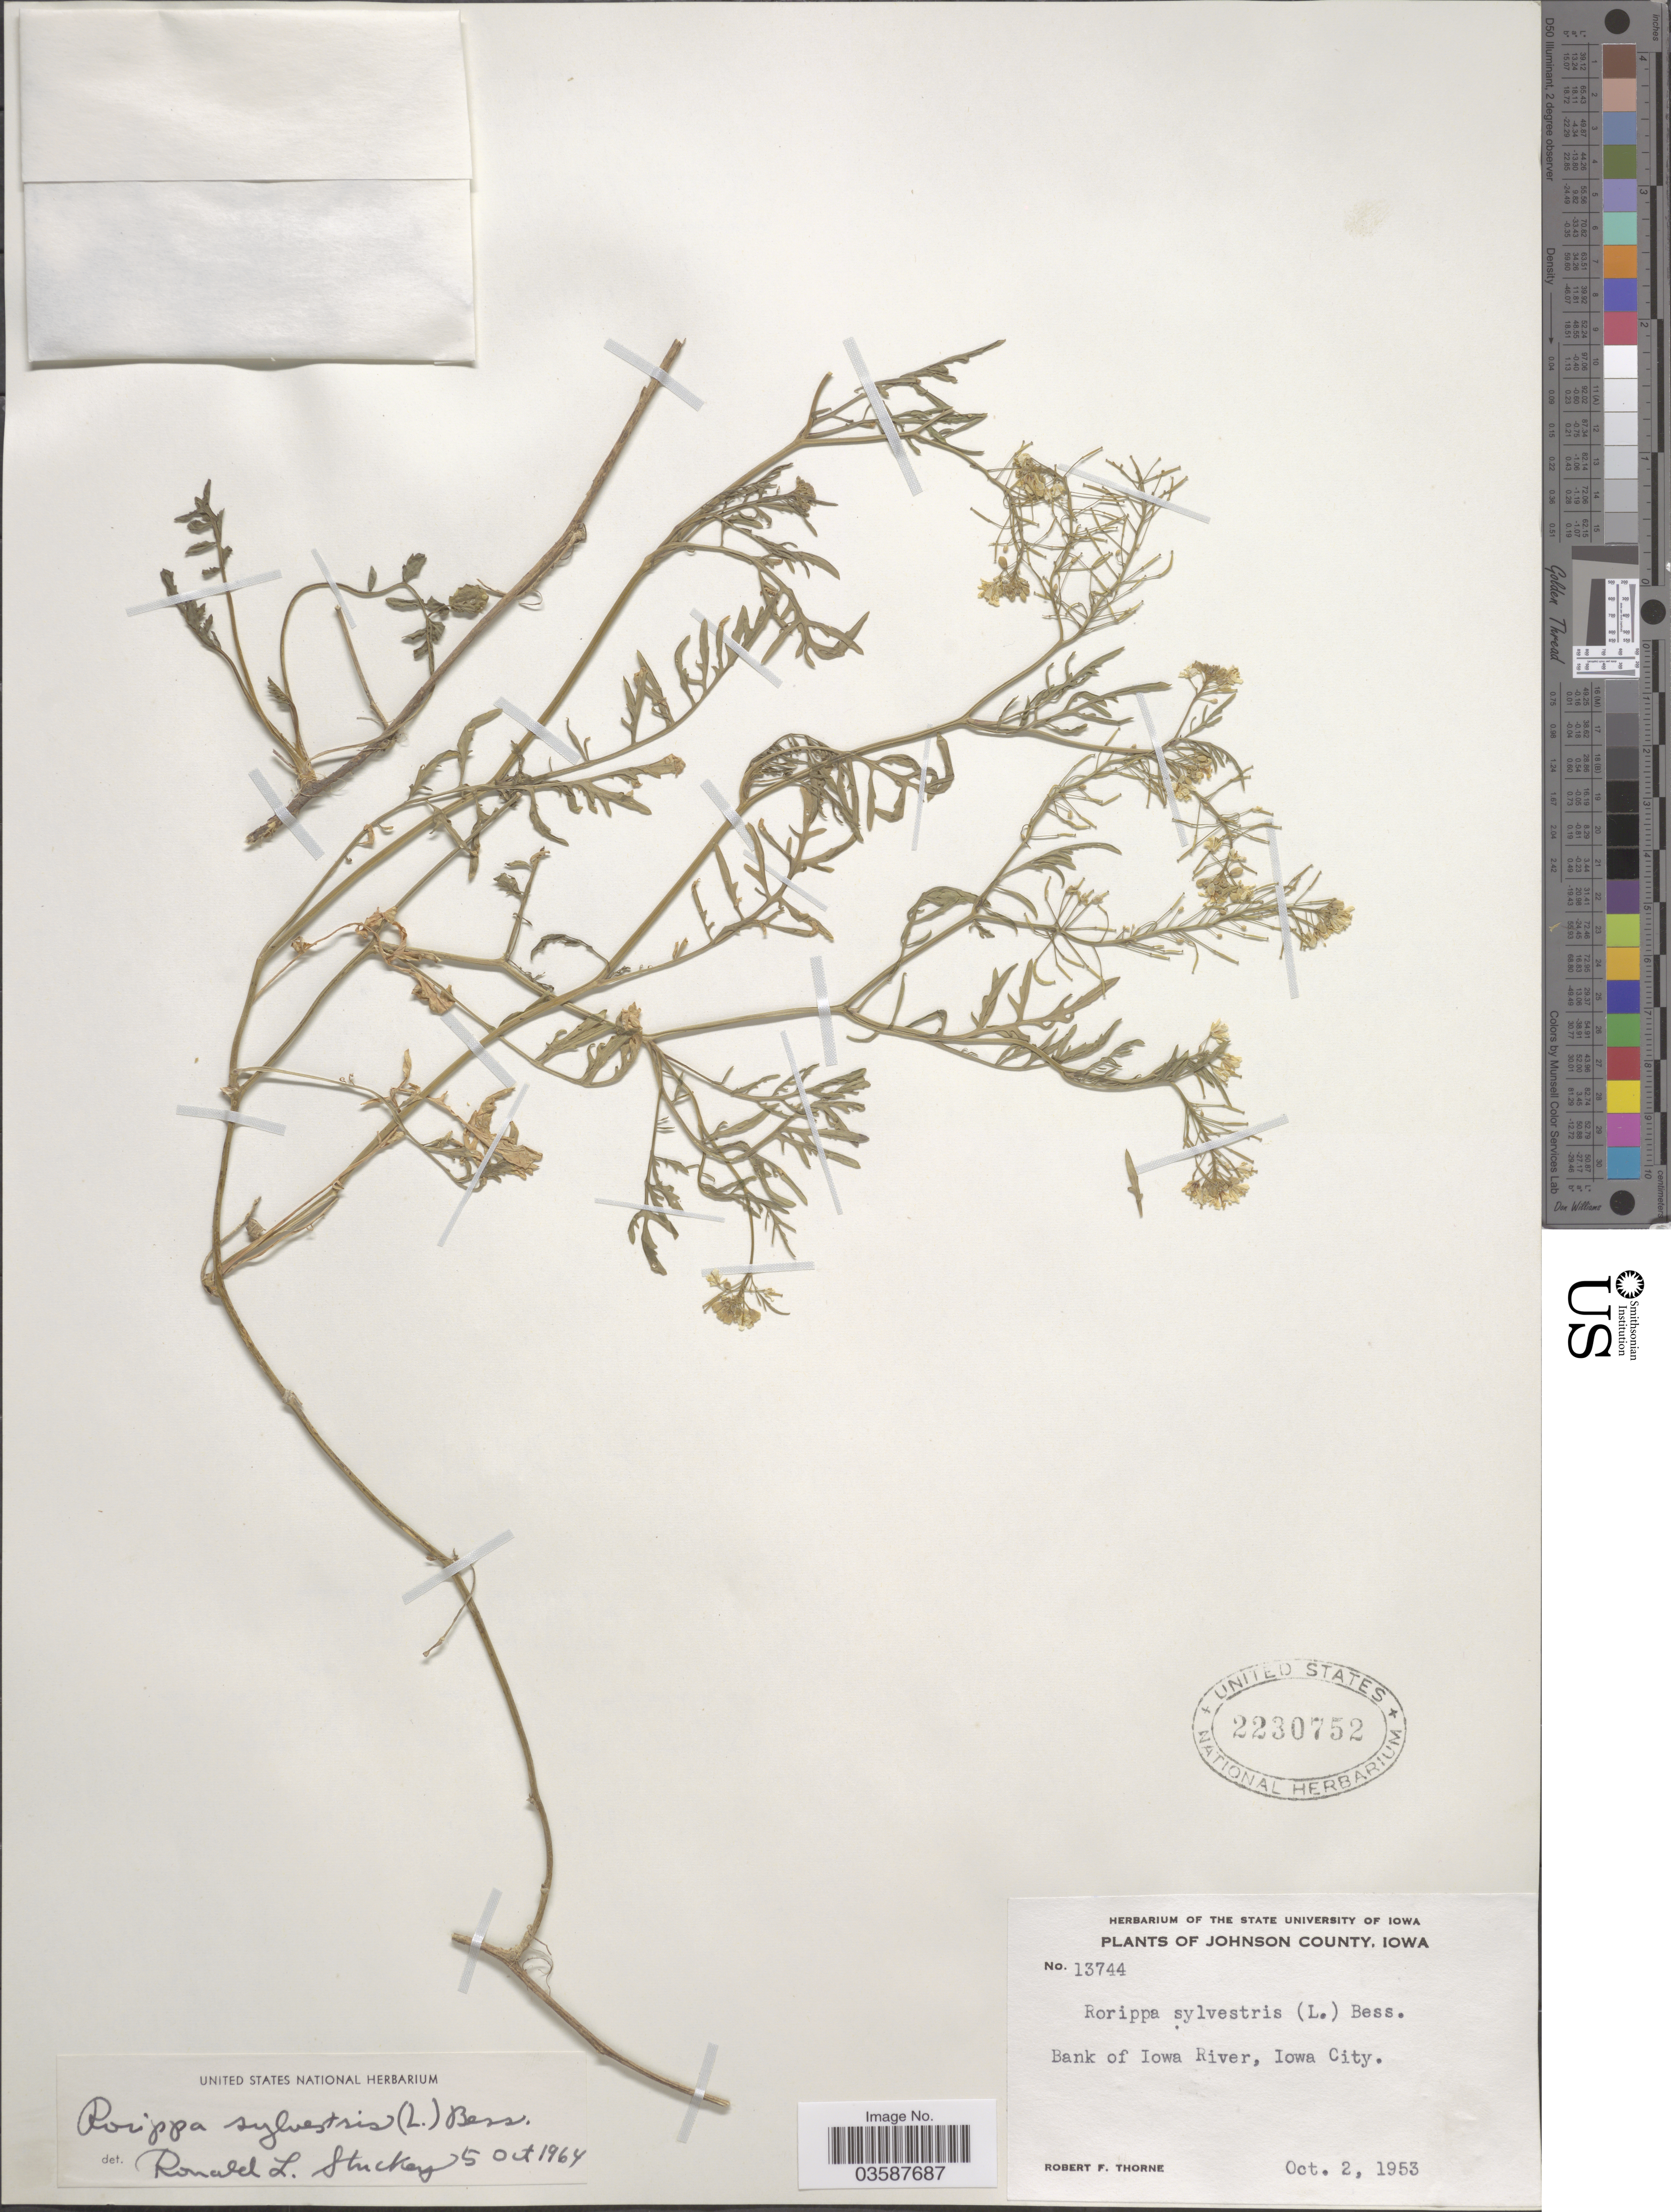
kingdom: Plantae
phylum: Tracheophyta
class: Magnoliopsida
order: Brassicales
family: Brassicaceae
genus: Rorippa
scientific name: Rorippa sylvestris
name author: (L.) Besser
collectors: R. F. Thorne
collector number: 13744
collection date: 1953-10-02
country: United States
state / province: Iowa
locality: Johnson County. Bank of Iowa River, Iowa City.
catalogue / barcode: US 2230752